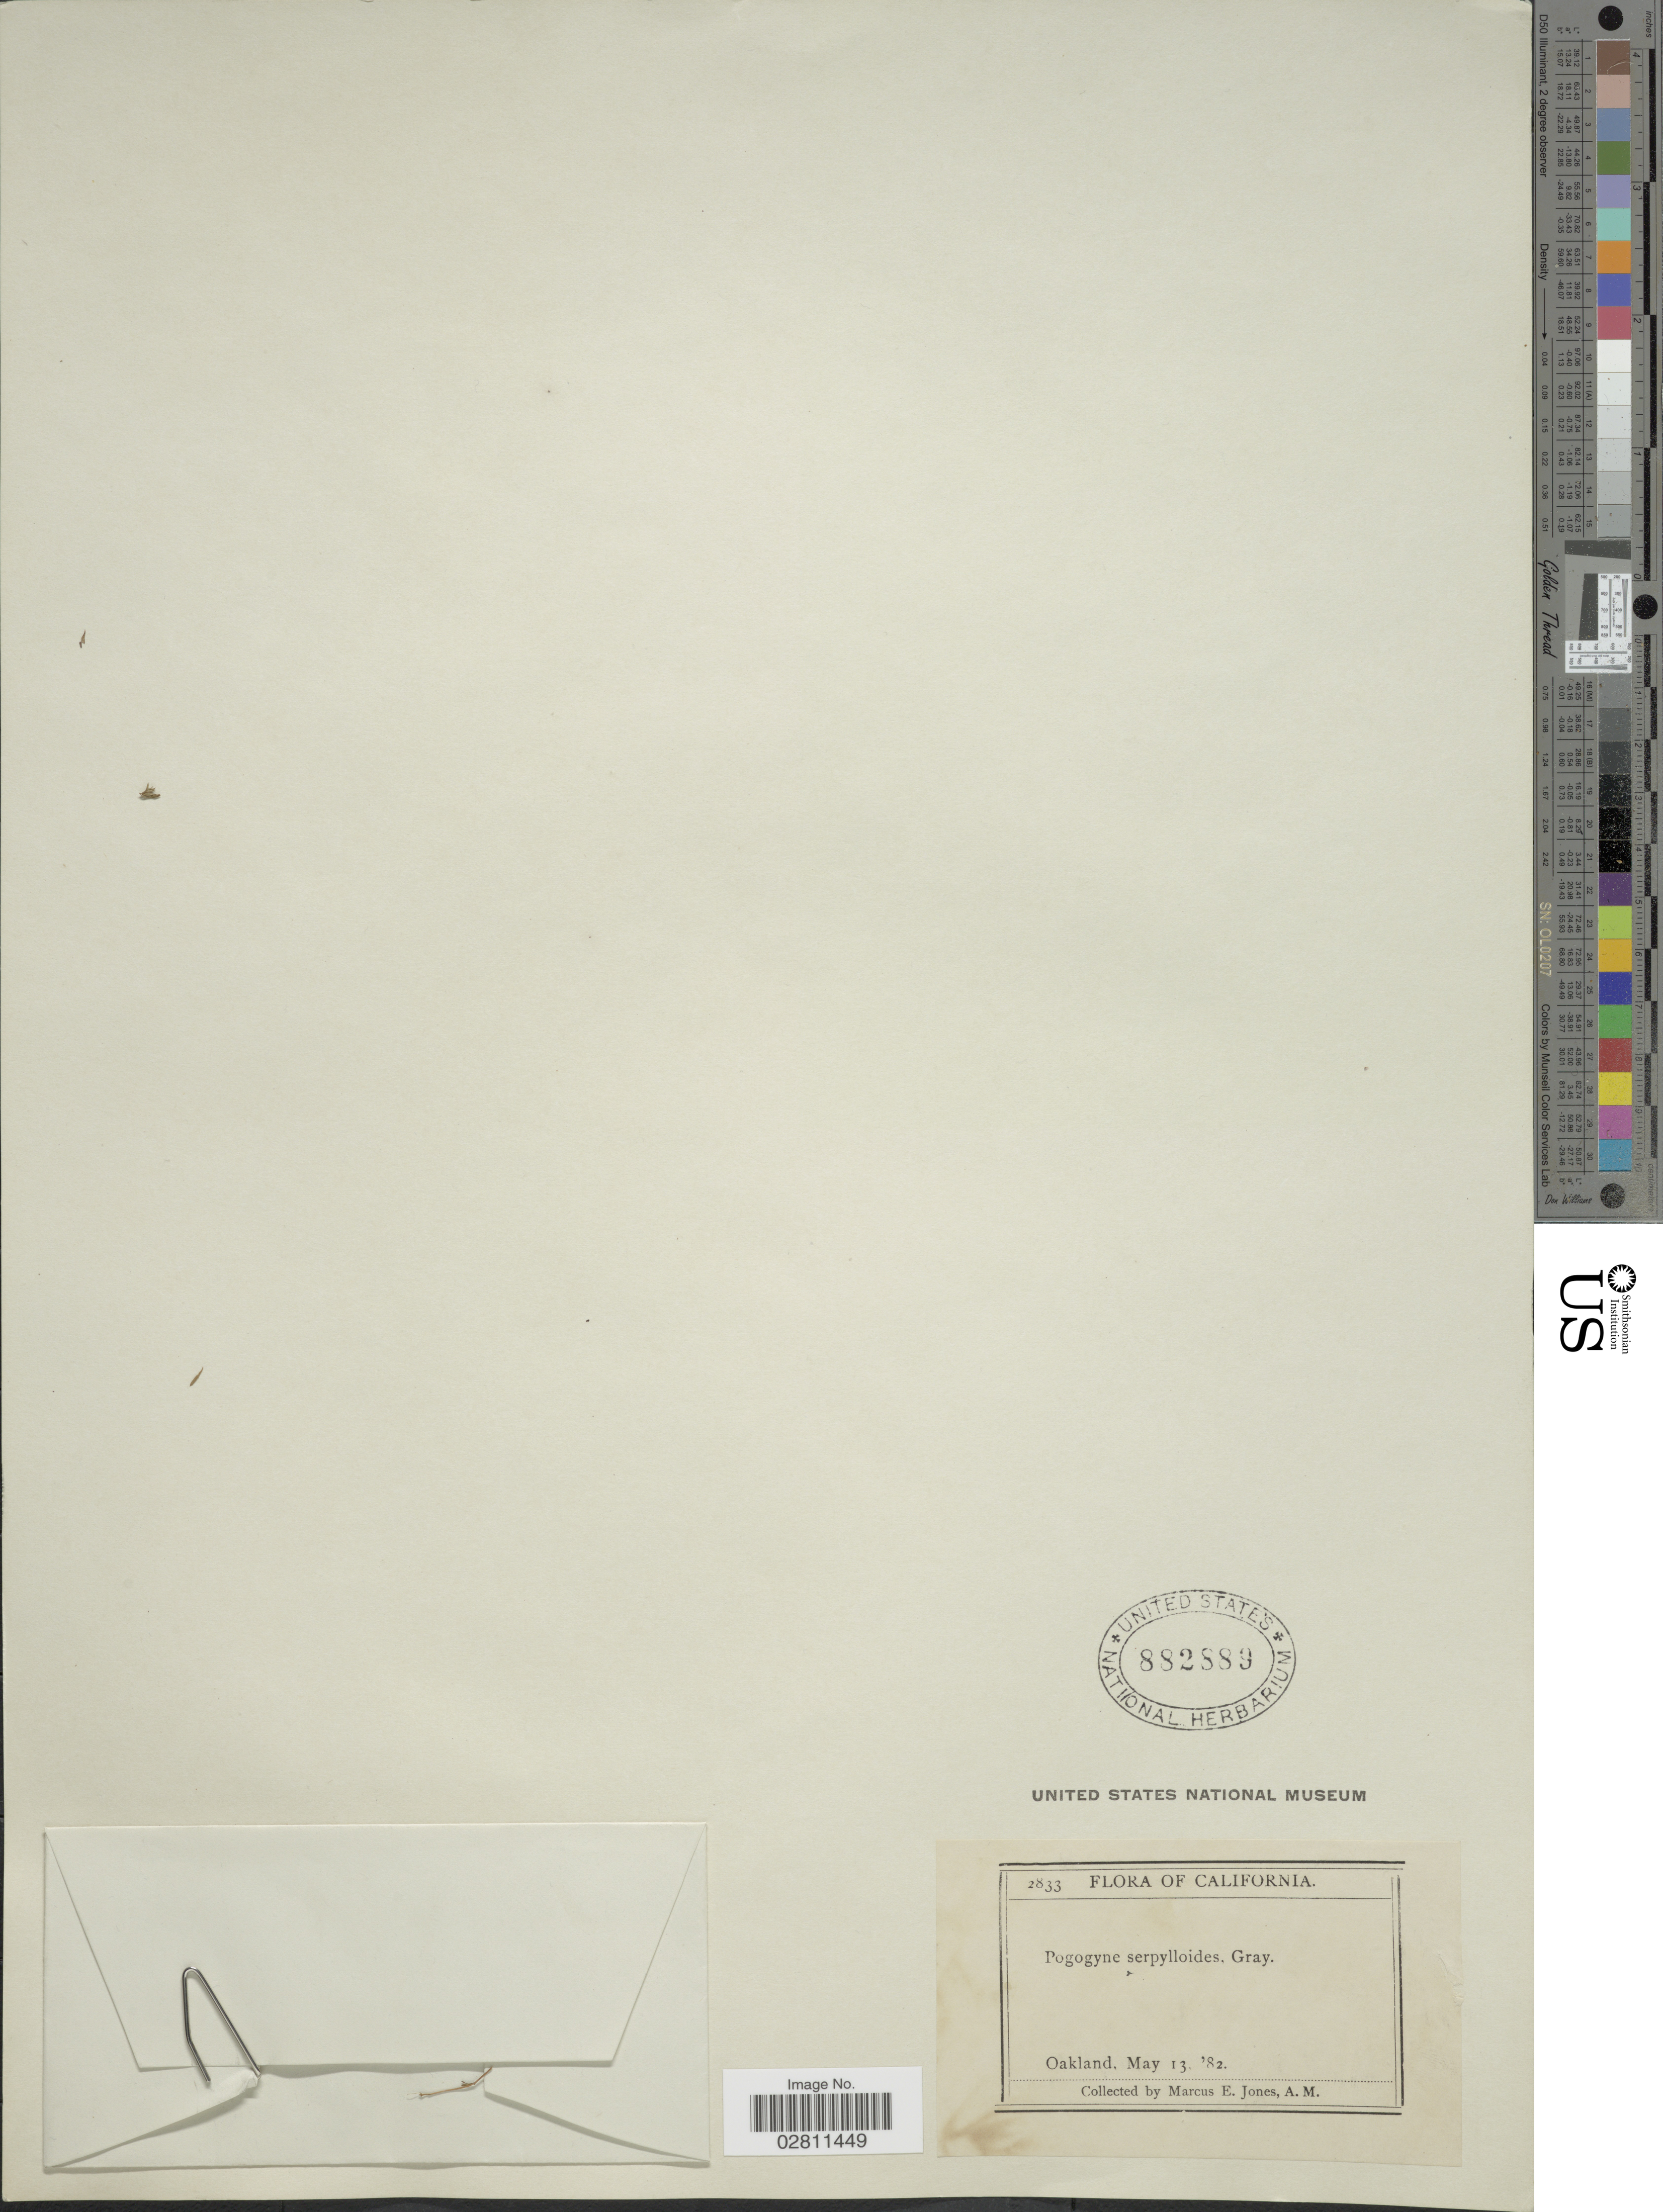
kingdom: Plantae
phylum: Tracheophyta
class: Magnoliopsida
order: Lamiales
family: Lamiaceae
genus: Pogogyne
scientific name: Pogogyne serpylloides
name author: (Torr.) A. Gray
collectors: M. E. Jones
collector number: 2833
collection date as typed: Transcribed d/m/y: 13/5/82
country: United States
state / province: California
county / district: Alameda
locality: Oakland.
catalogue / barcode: US 882889